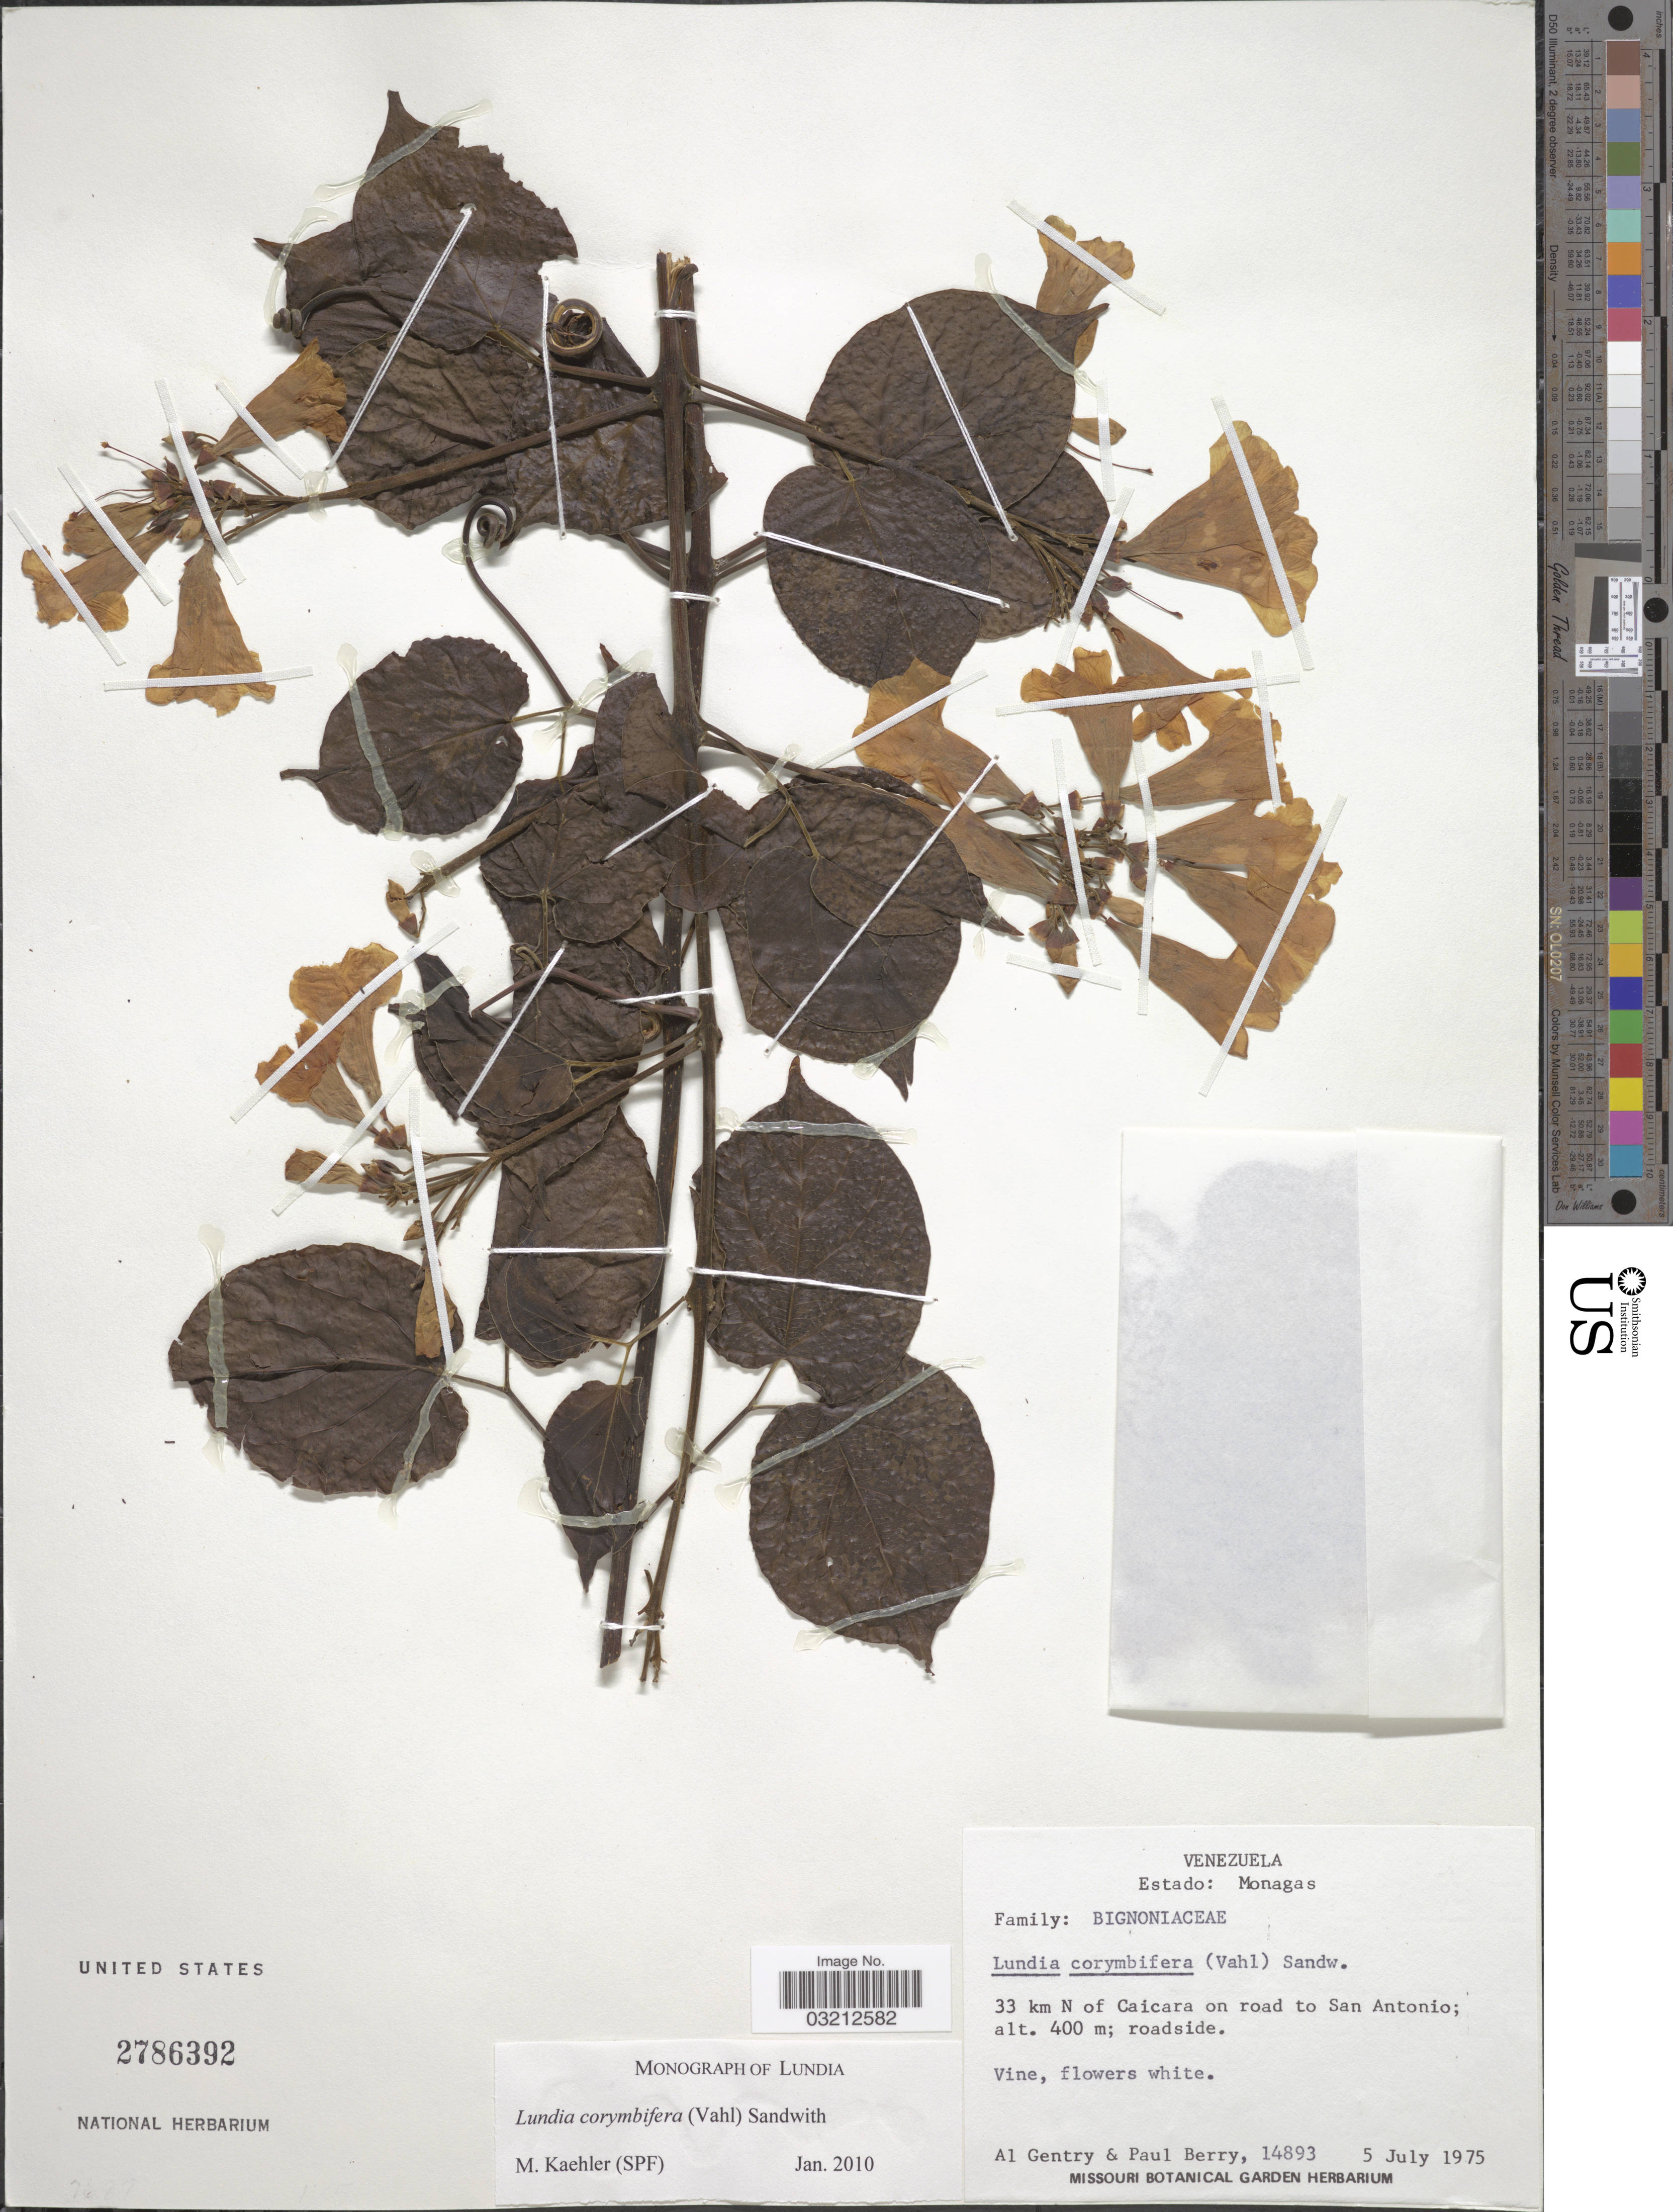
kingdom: Plantae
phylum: Tracheophyta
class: Magnoliopsida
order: Lamiales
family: Bignoniaceae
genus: Lundia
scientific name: Lundia corymbifera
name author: (Vahl) Sandwith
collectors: A. H. Gentry & P. E. Berry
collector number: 14893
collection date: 1975-07-05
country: Venezuela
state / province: Monagas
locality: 33 km N of Caicara on road to San Antonio. Roadside.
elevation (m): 400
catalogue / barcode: US 2786392